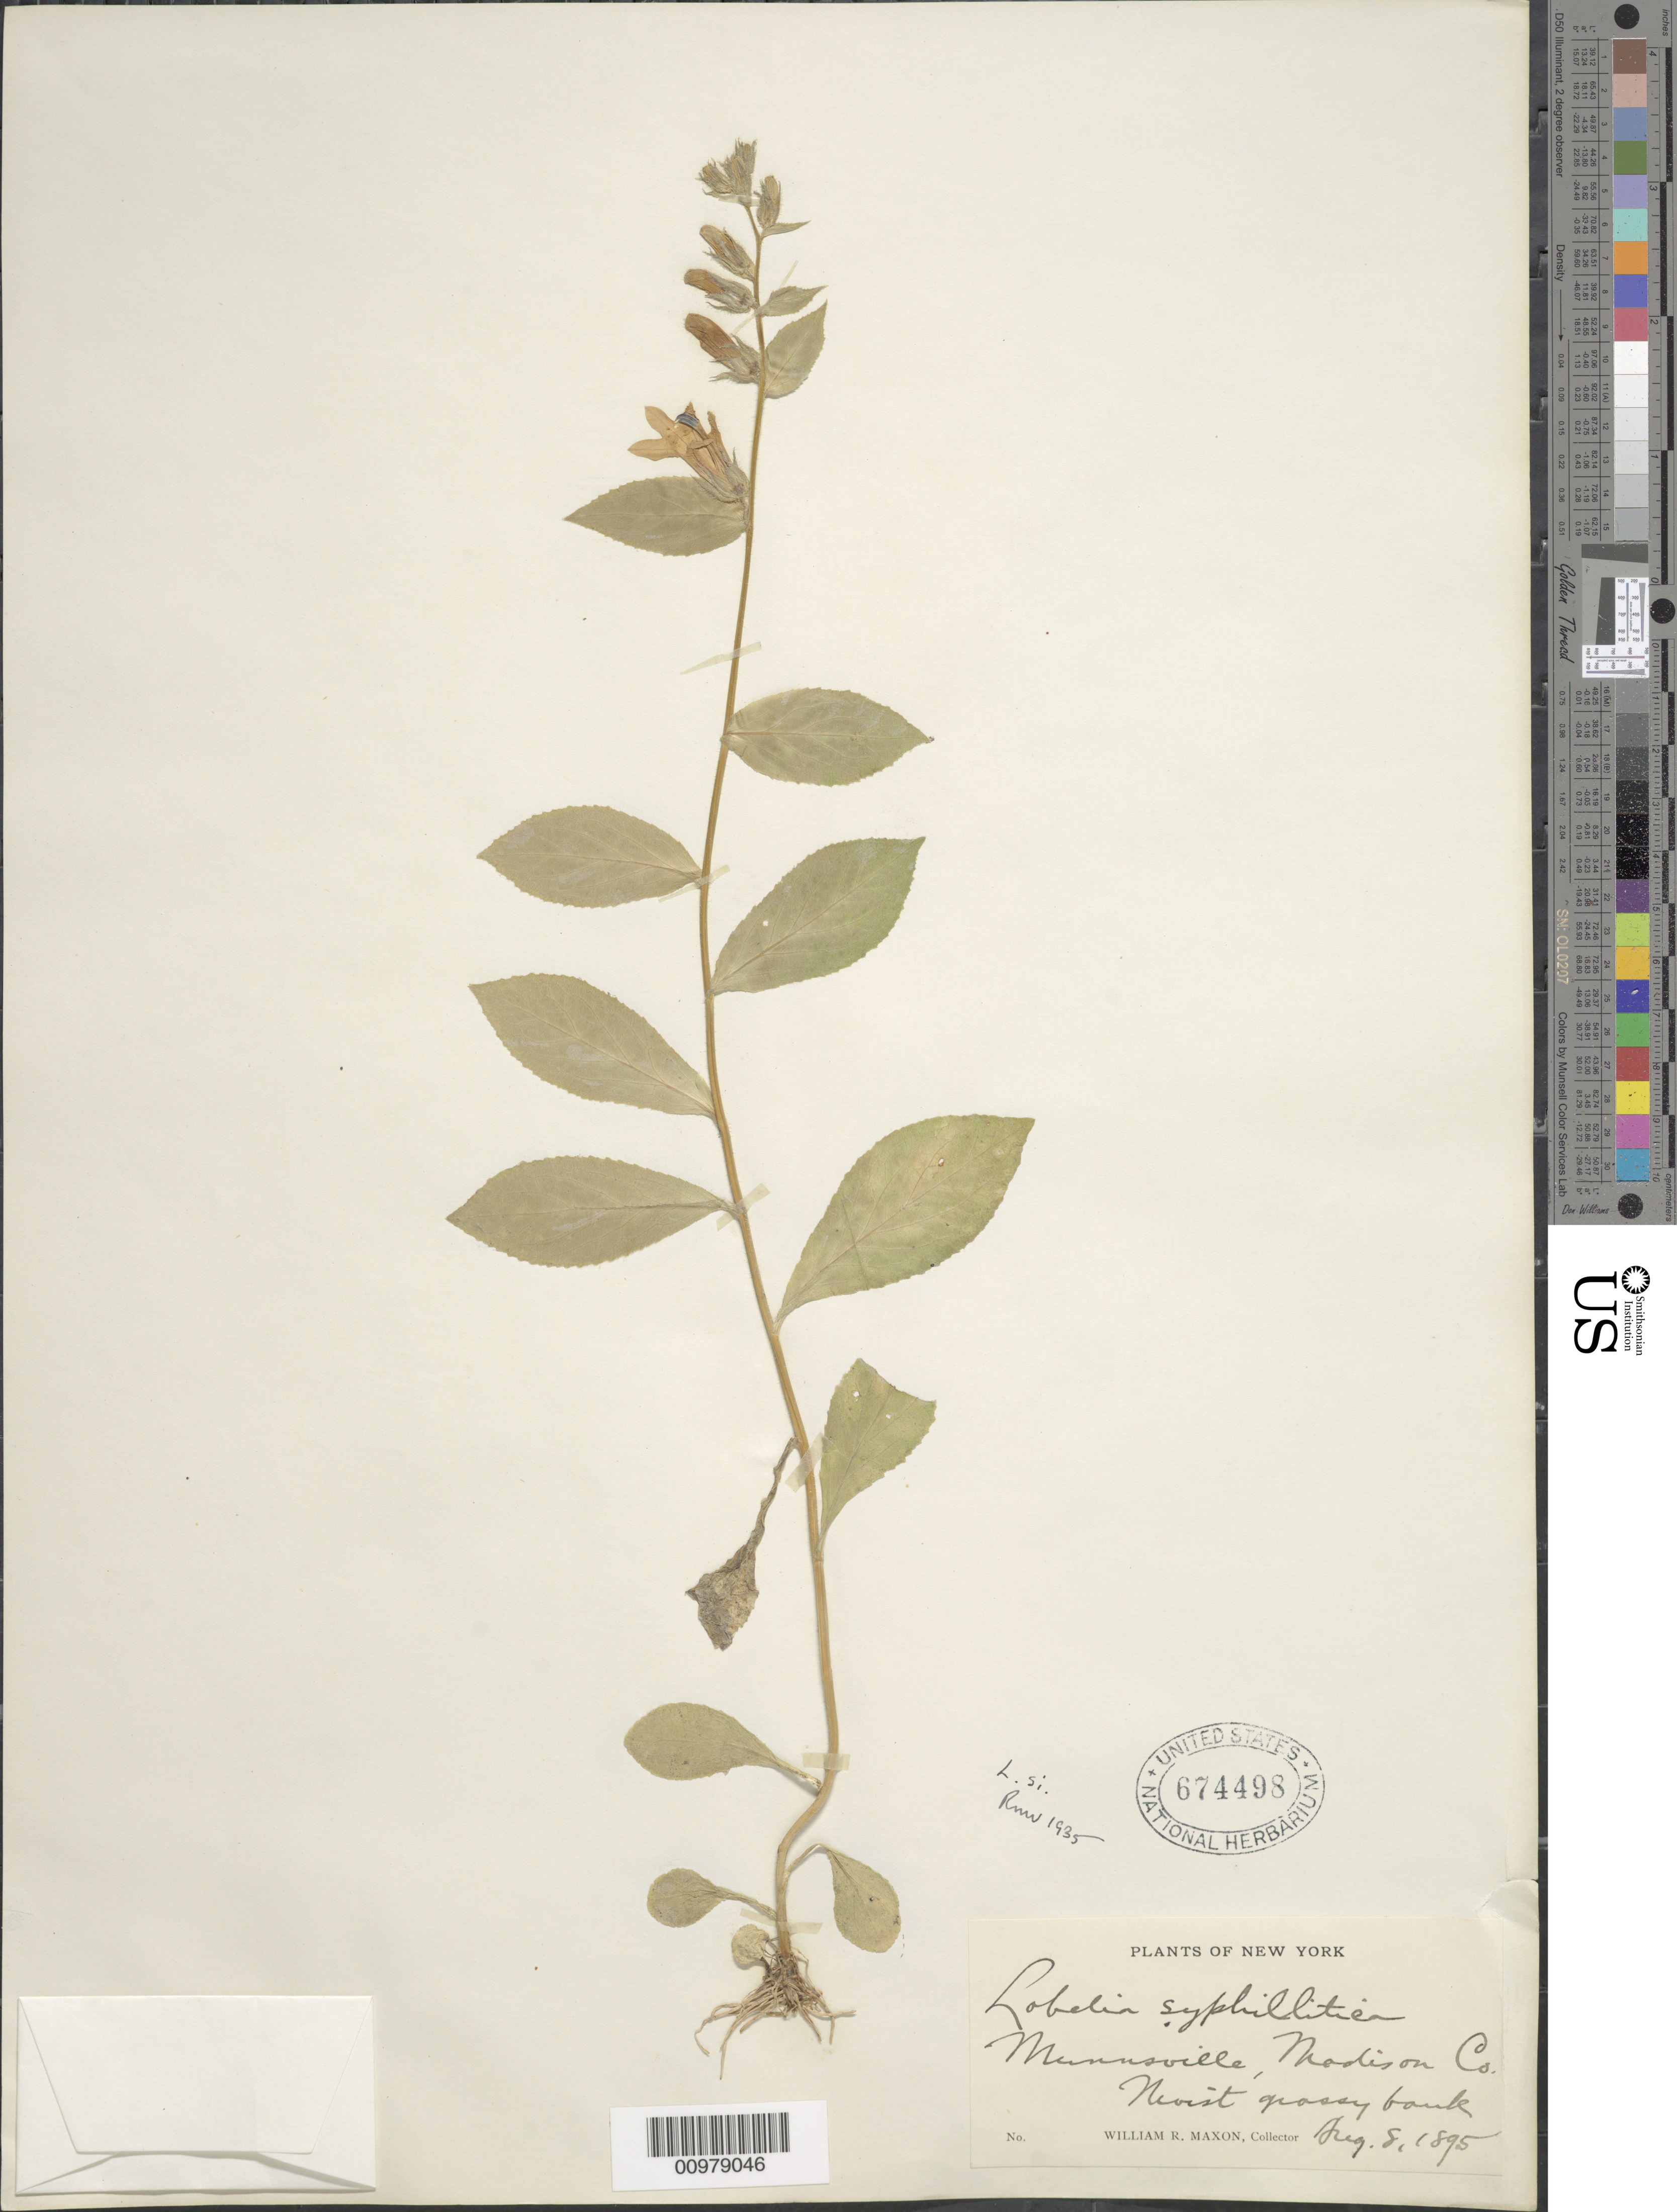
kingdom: Plantae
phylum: Tracheophyta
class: Magnoliopsida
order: Asterales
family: Campanulaceae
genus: Lobelia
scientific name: Lobelia siphilitica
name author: L.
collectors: W. R. Maxon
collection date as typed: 8 Aug 1895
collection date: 1895-08-08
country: United States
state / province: New York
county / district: Madison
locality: Munnsville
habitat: moist grassy bank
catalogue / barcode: US 674498